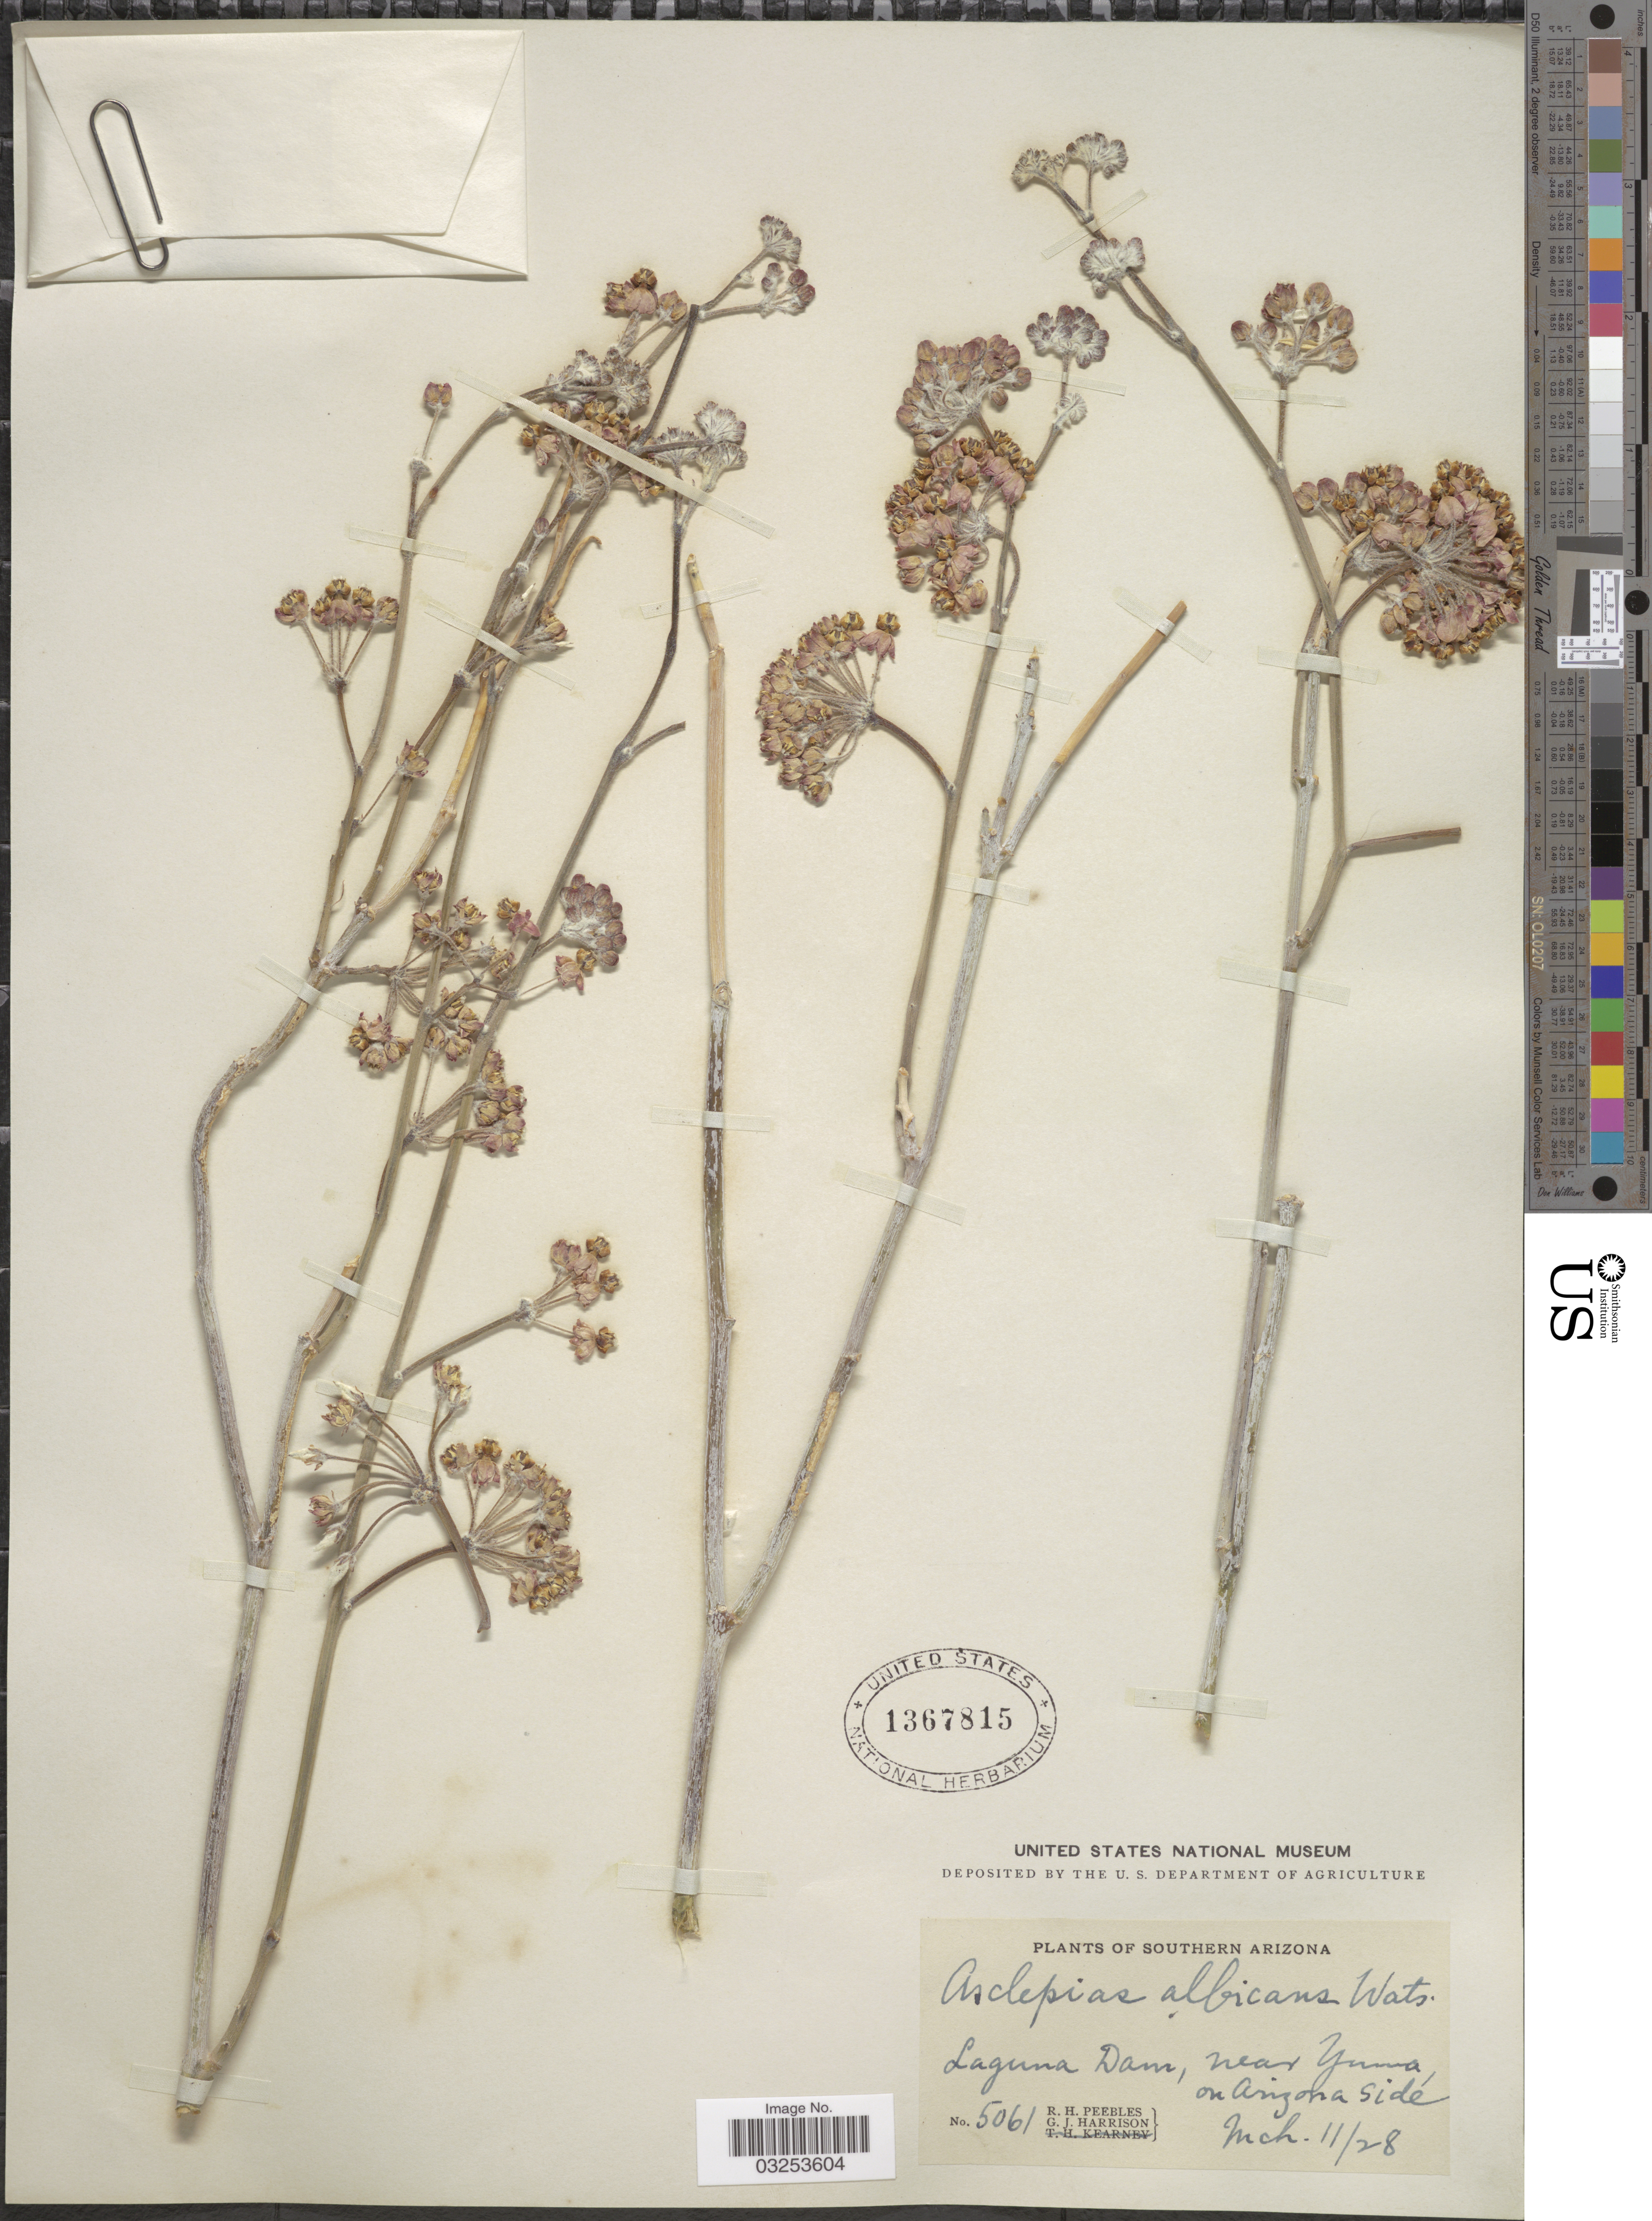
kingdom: Plantae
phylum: Tracheophyta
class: Magnoliopsida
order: Gentianales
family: Apocynaceae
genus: Asclepias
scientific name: Asclepias albicans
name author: S. Watson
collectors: R. H. Peebles & G. J. Harrison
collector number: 5061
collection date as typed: Transcribed d/m/y: 11/3/28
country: United States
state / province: Arizona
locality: Southern Arizona. Laguna Dam, near Yuma, on Arizona Side.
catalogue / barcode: US 1367815